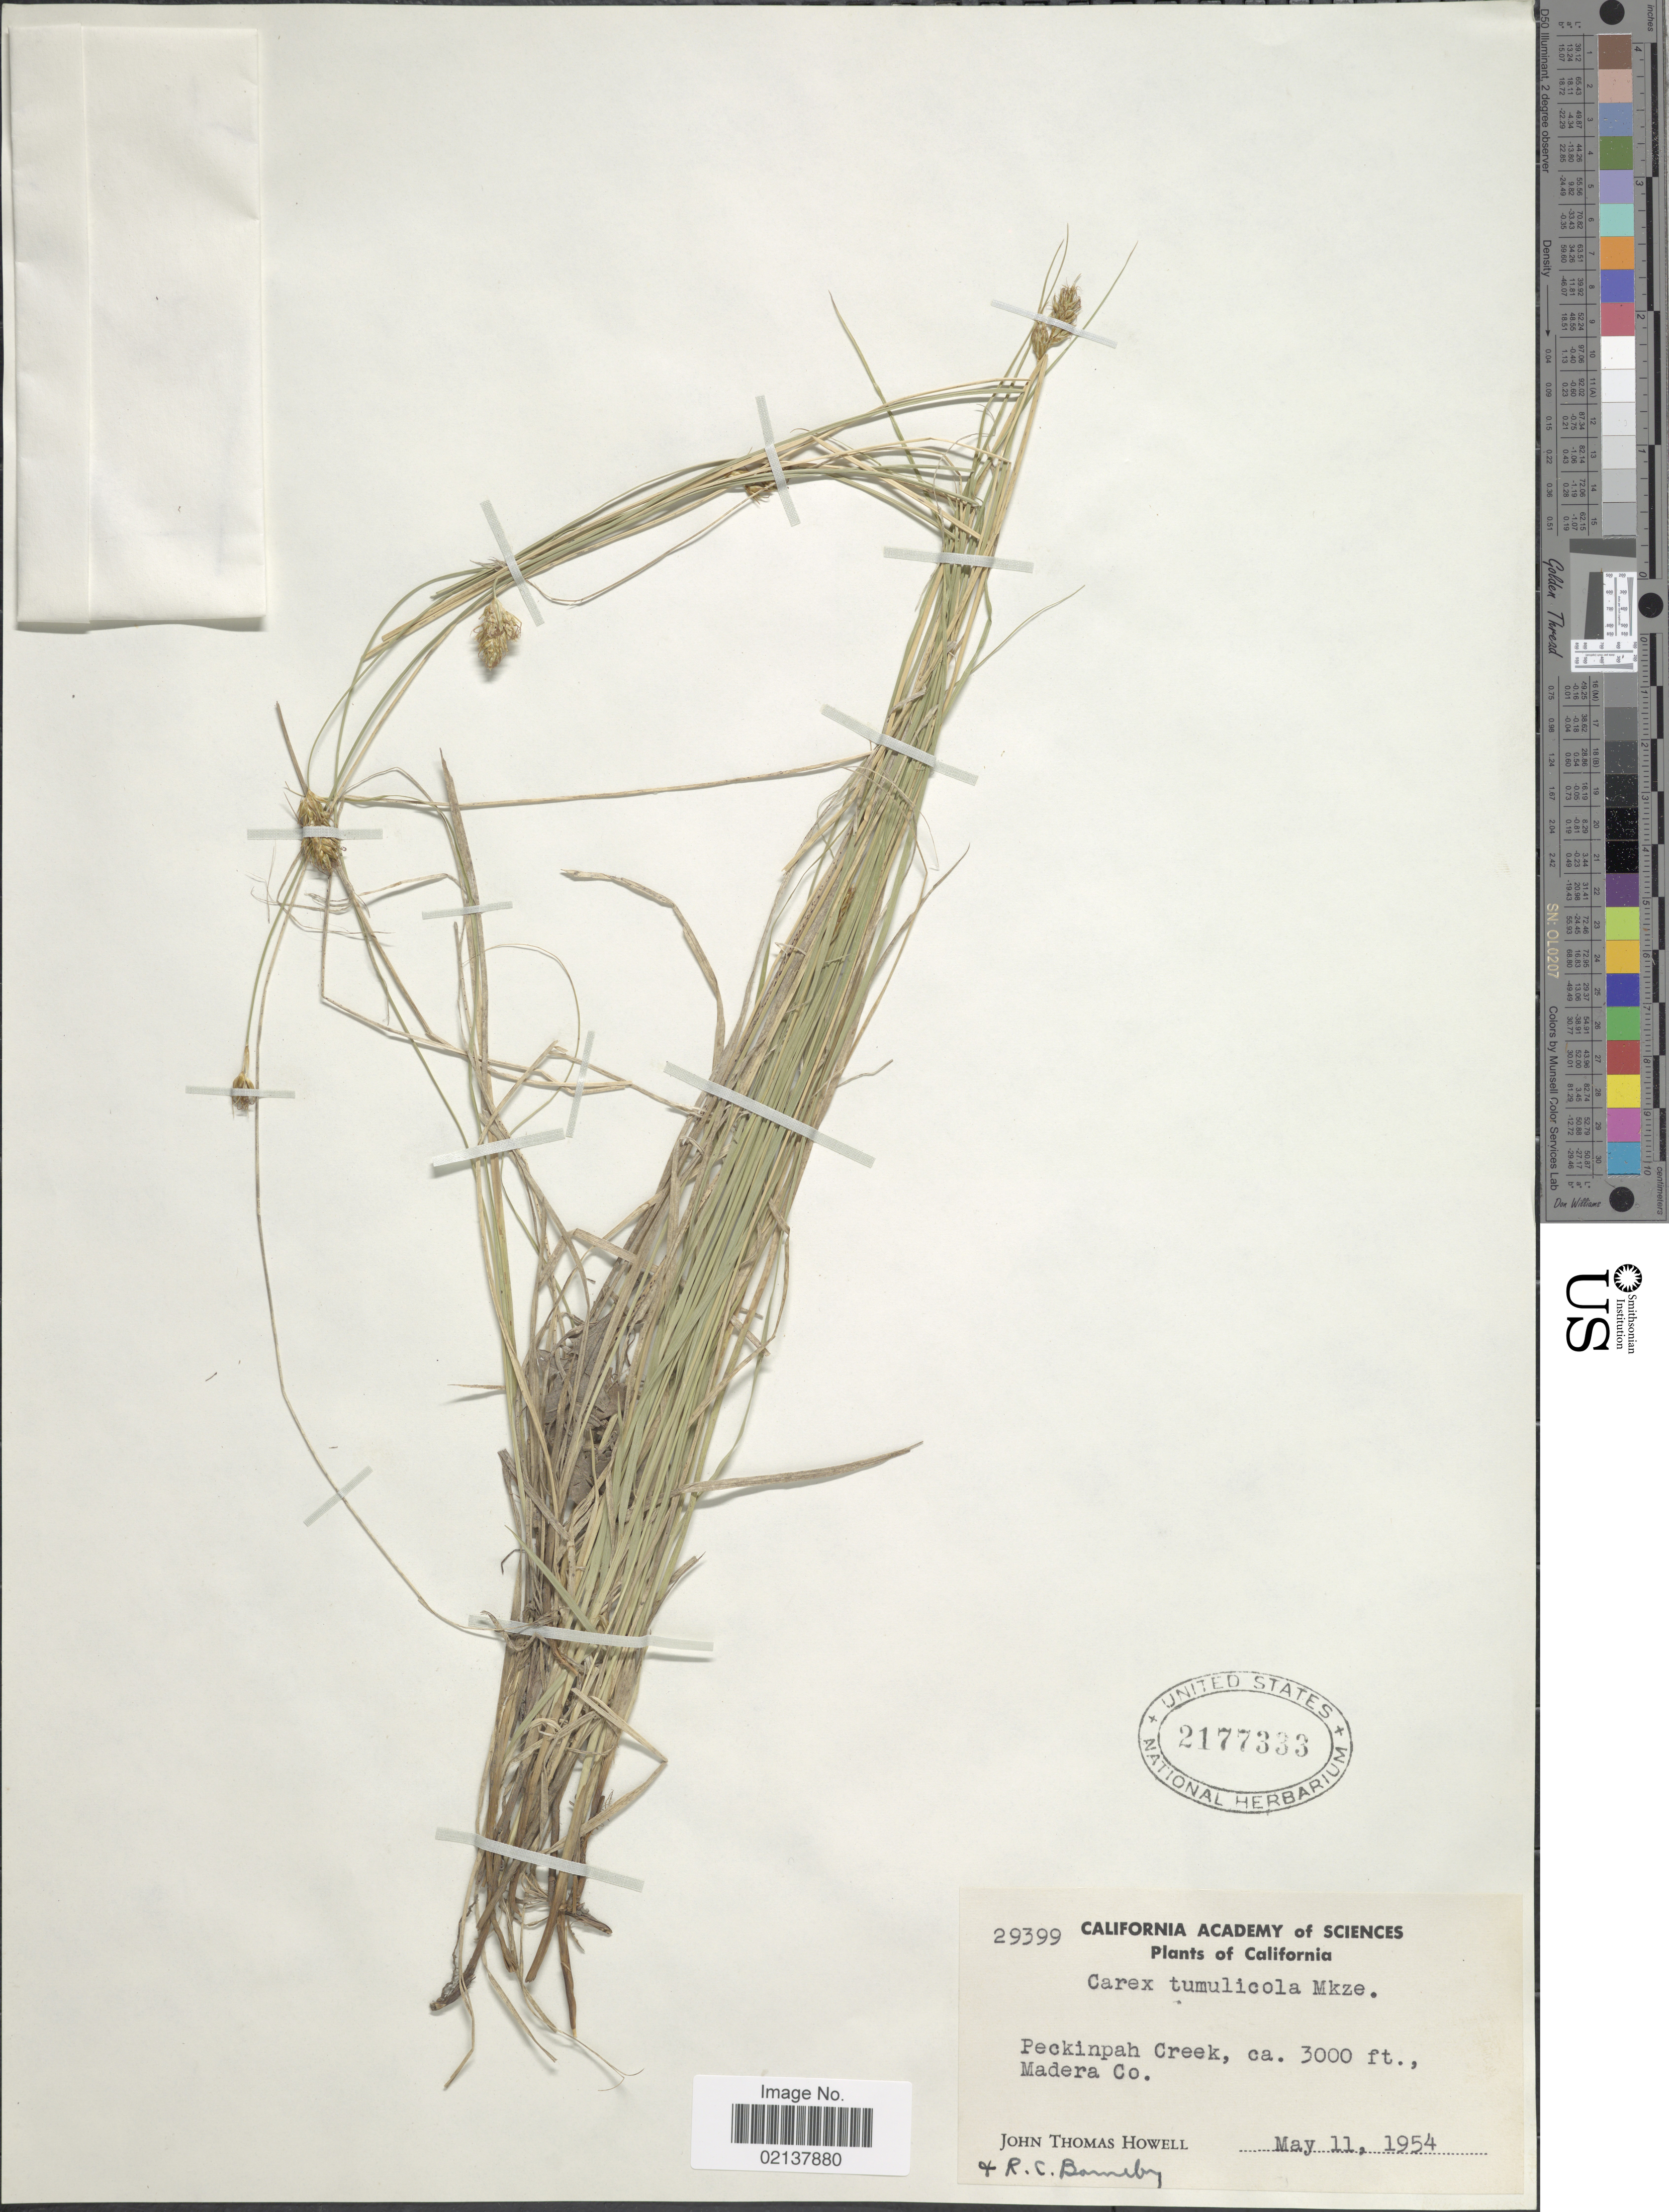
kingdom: Plantae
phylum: Tracheophyta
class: Liliopsida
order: Poales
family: Cyperaceae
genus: Carex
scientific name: Carex tumulicola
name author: Mack.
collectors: J. T. Howell & R. C. Barneby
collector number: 29399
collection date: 1954-05-11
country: United States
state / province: California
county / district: Madera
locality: Peckinpah Creek, Madera Co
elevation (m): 914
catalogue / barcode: US 2177333